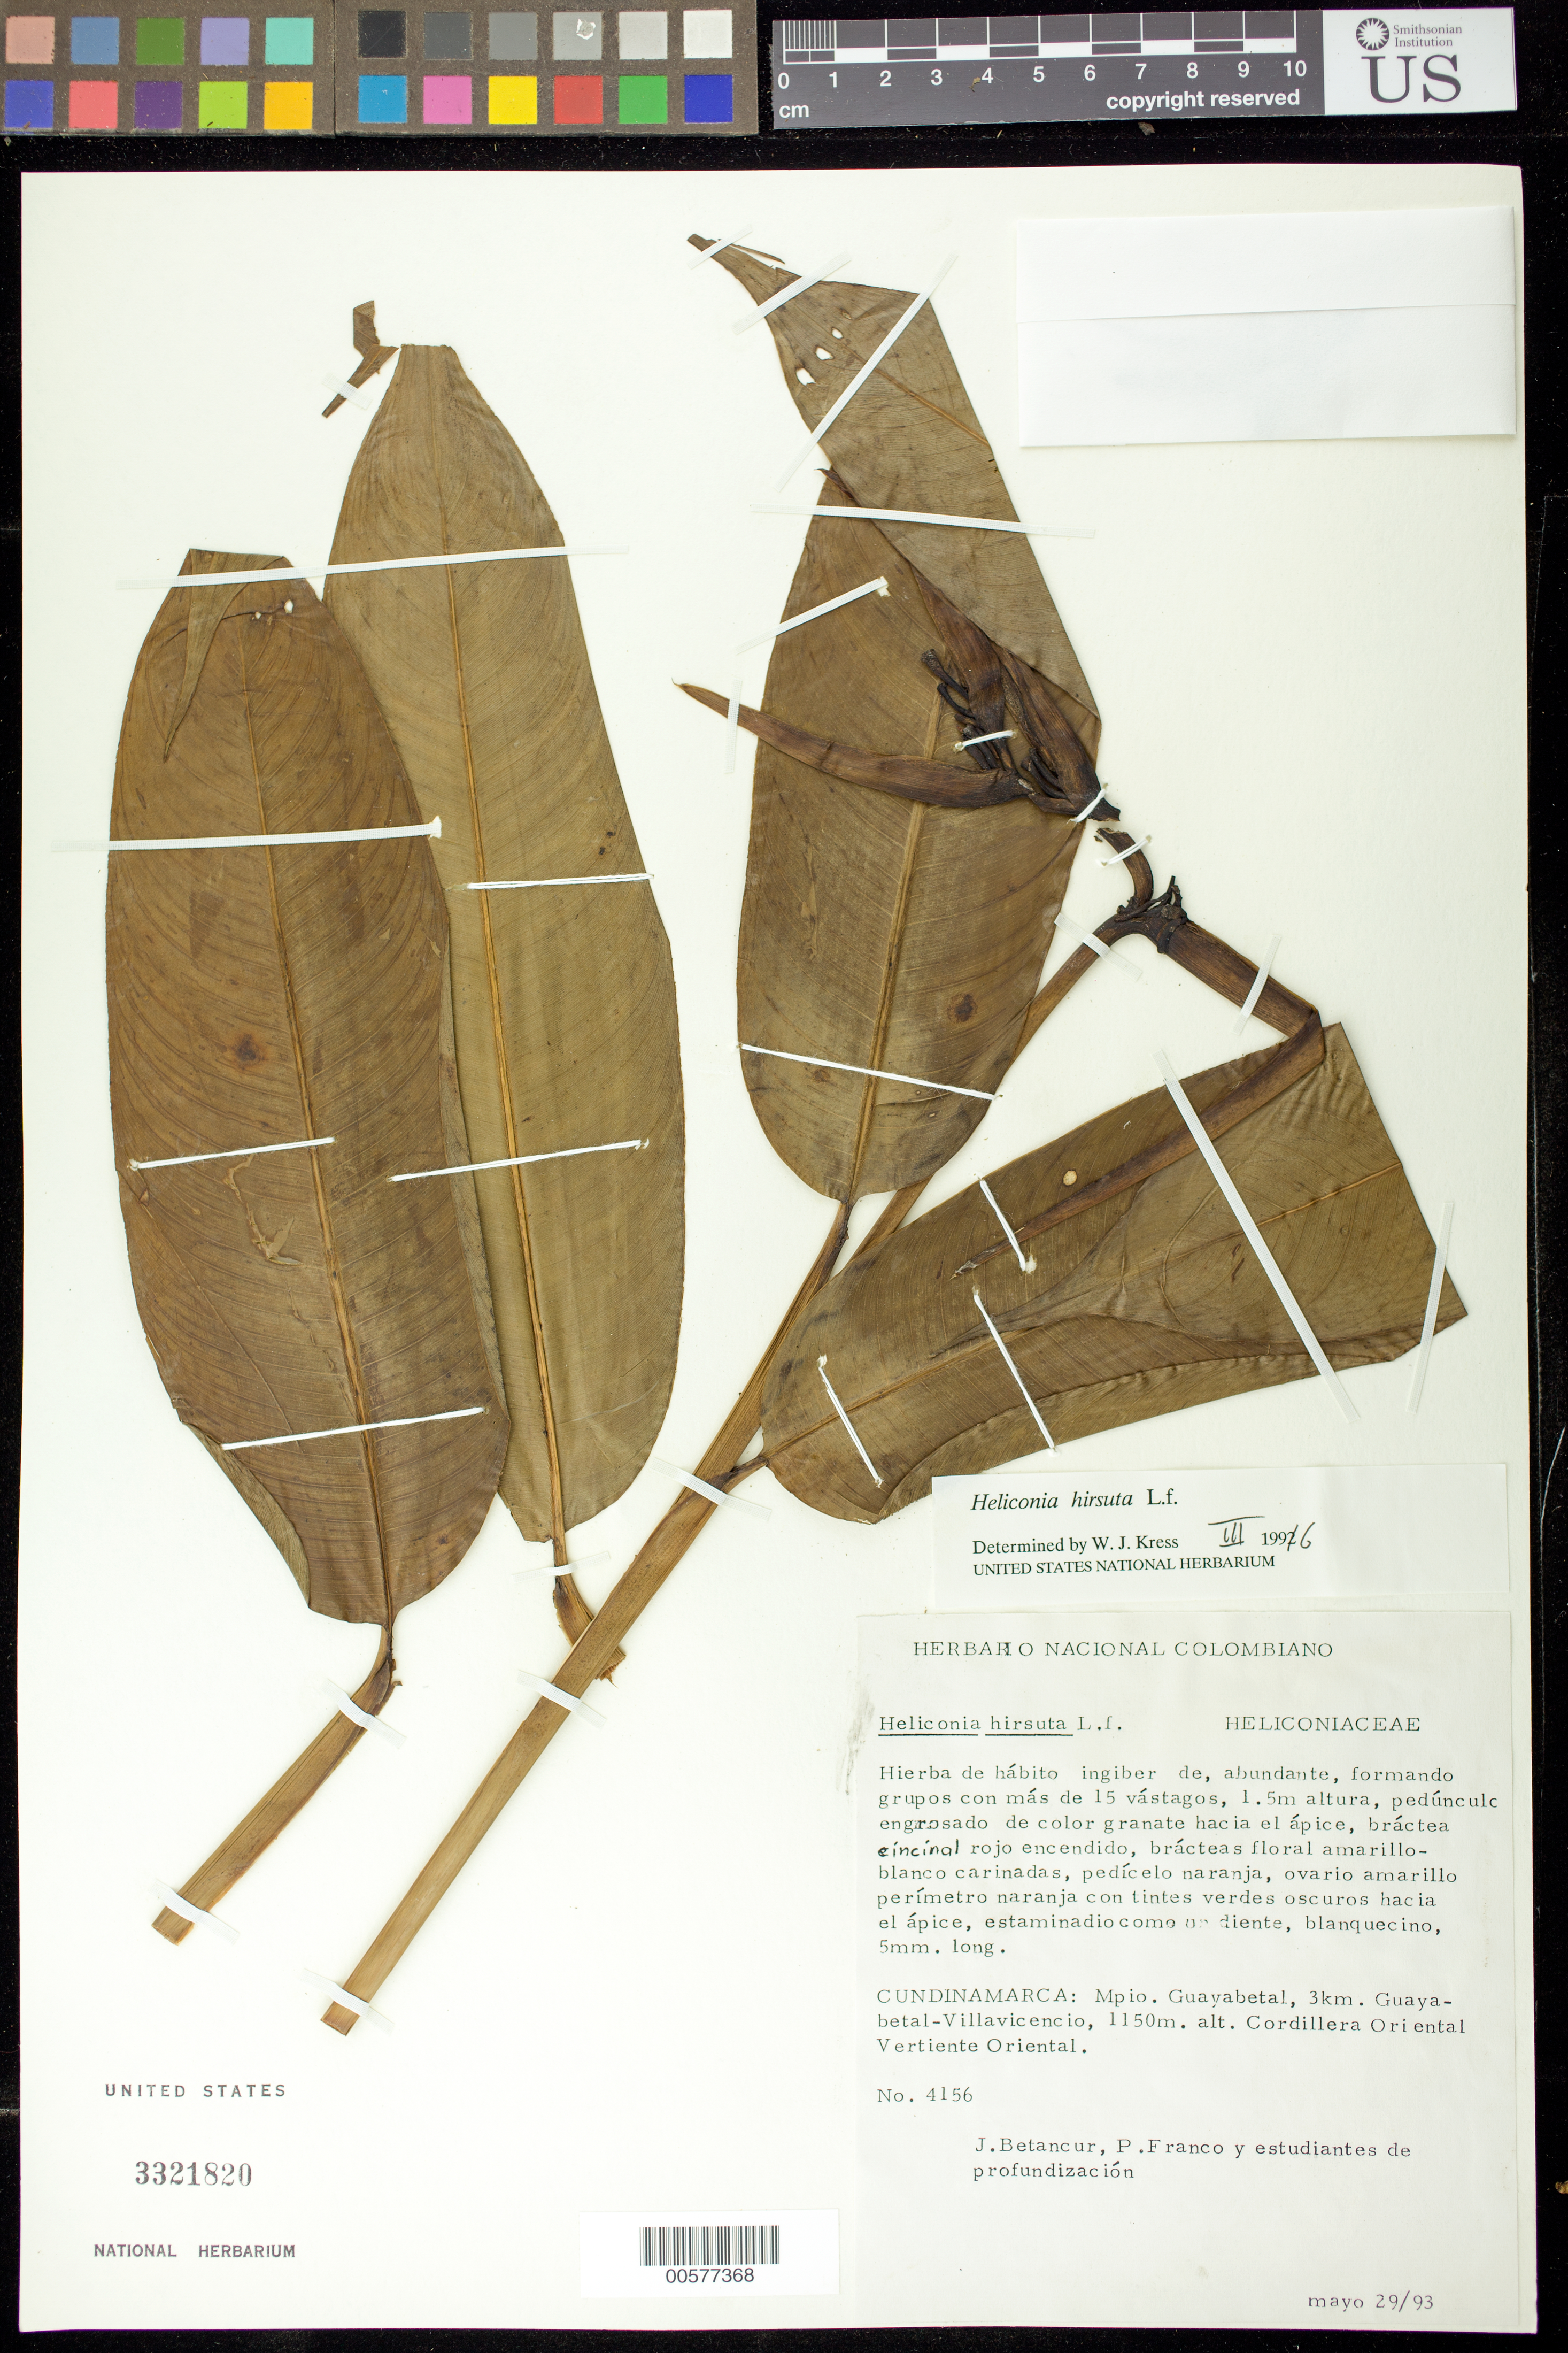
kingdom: Plantae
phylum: Tracheophyta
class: Liliopsida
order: Zingiberales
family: Heliconiaceae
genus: Heliconia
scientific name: Heliconia hirsuta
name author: L. f.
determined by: Betancur, J. C.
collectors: J. C. Betancur, P. Franco & et al.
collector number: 4156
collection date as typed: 29 May 1993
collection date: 1993-05-29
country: Colombia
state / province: Cundinamarca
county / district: Guayabetal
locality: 3 km Guayabetal-Villavicencio.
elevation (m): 1150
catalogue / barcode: US 3321820